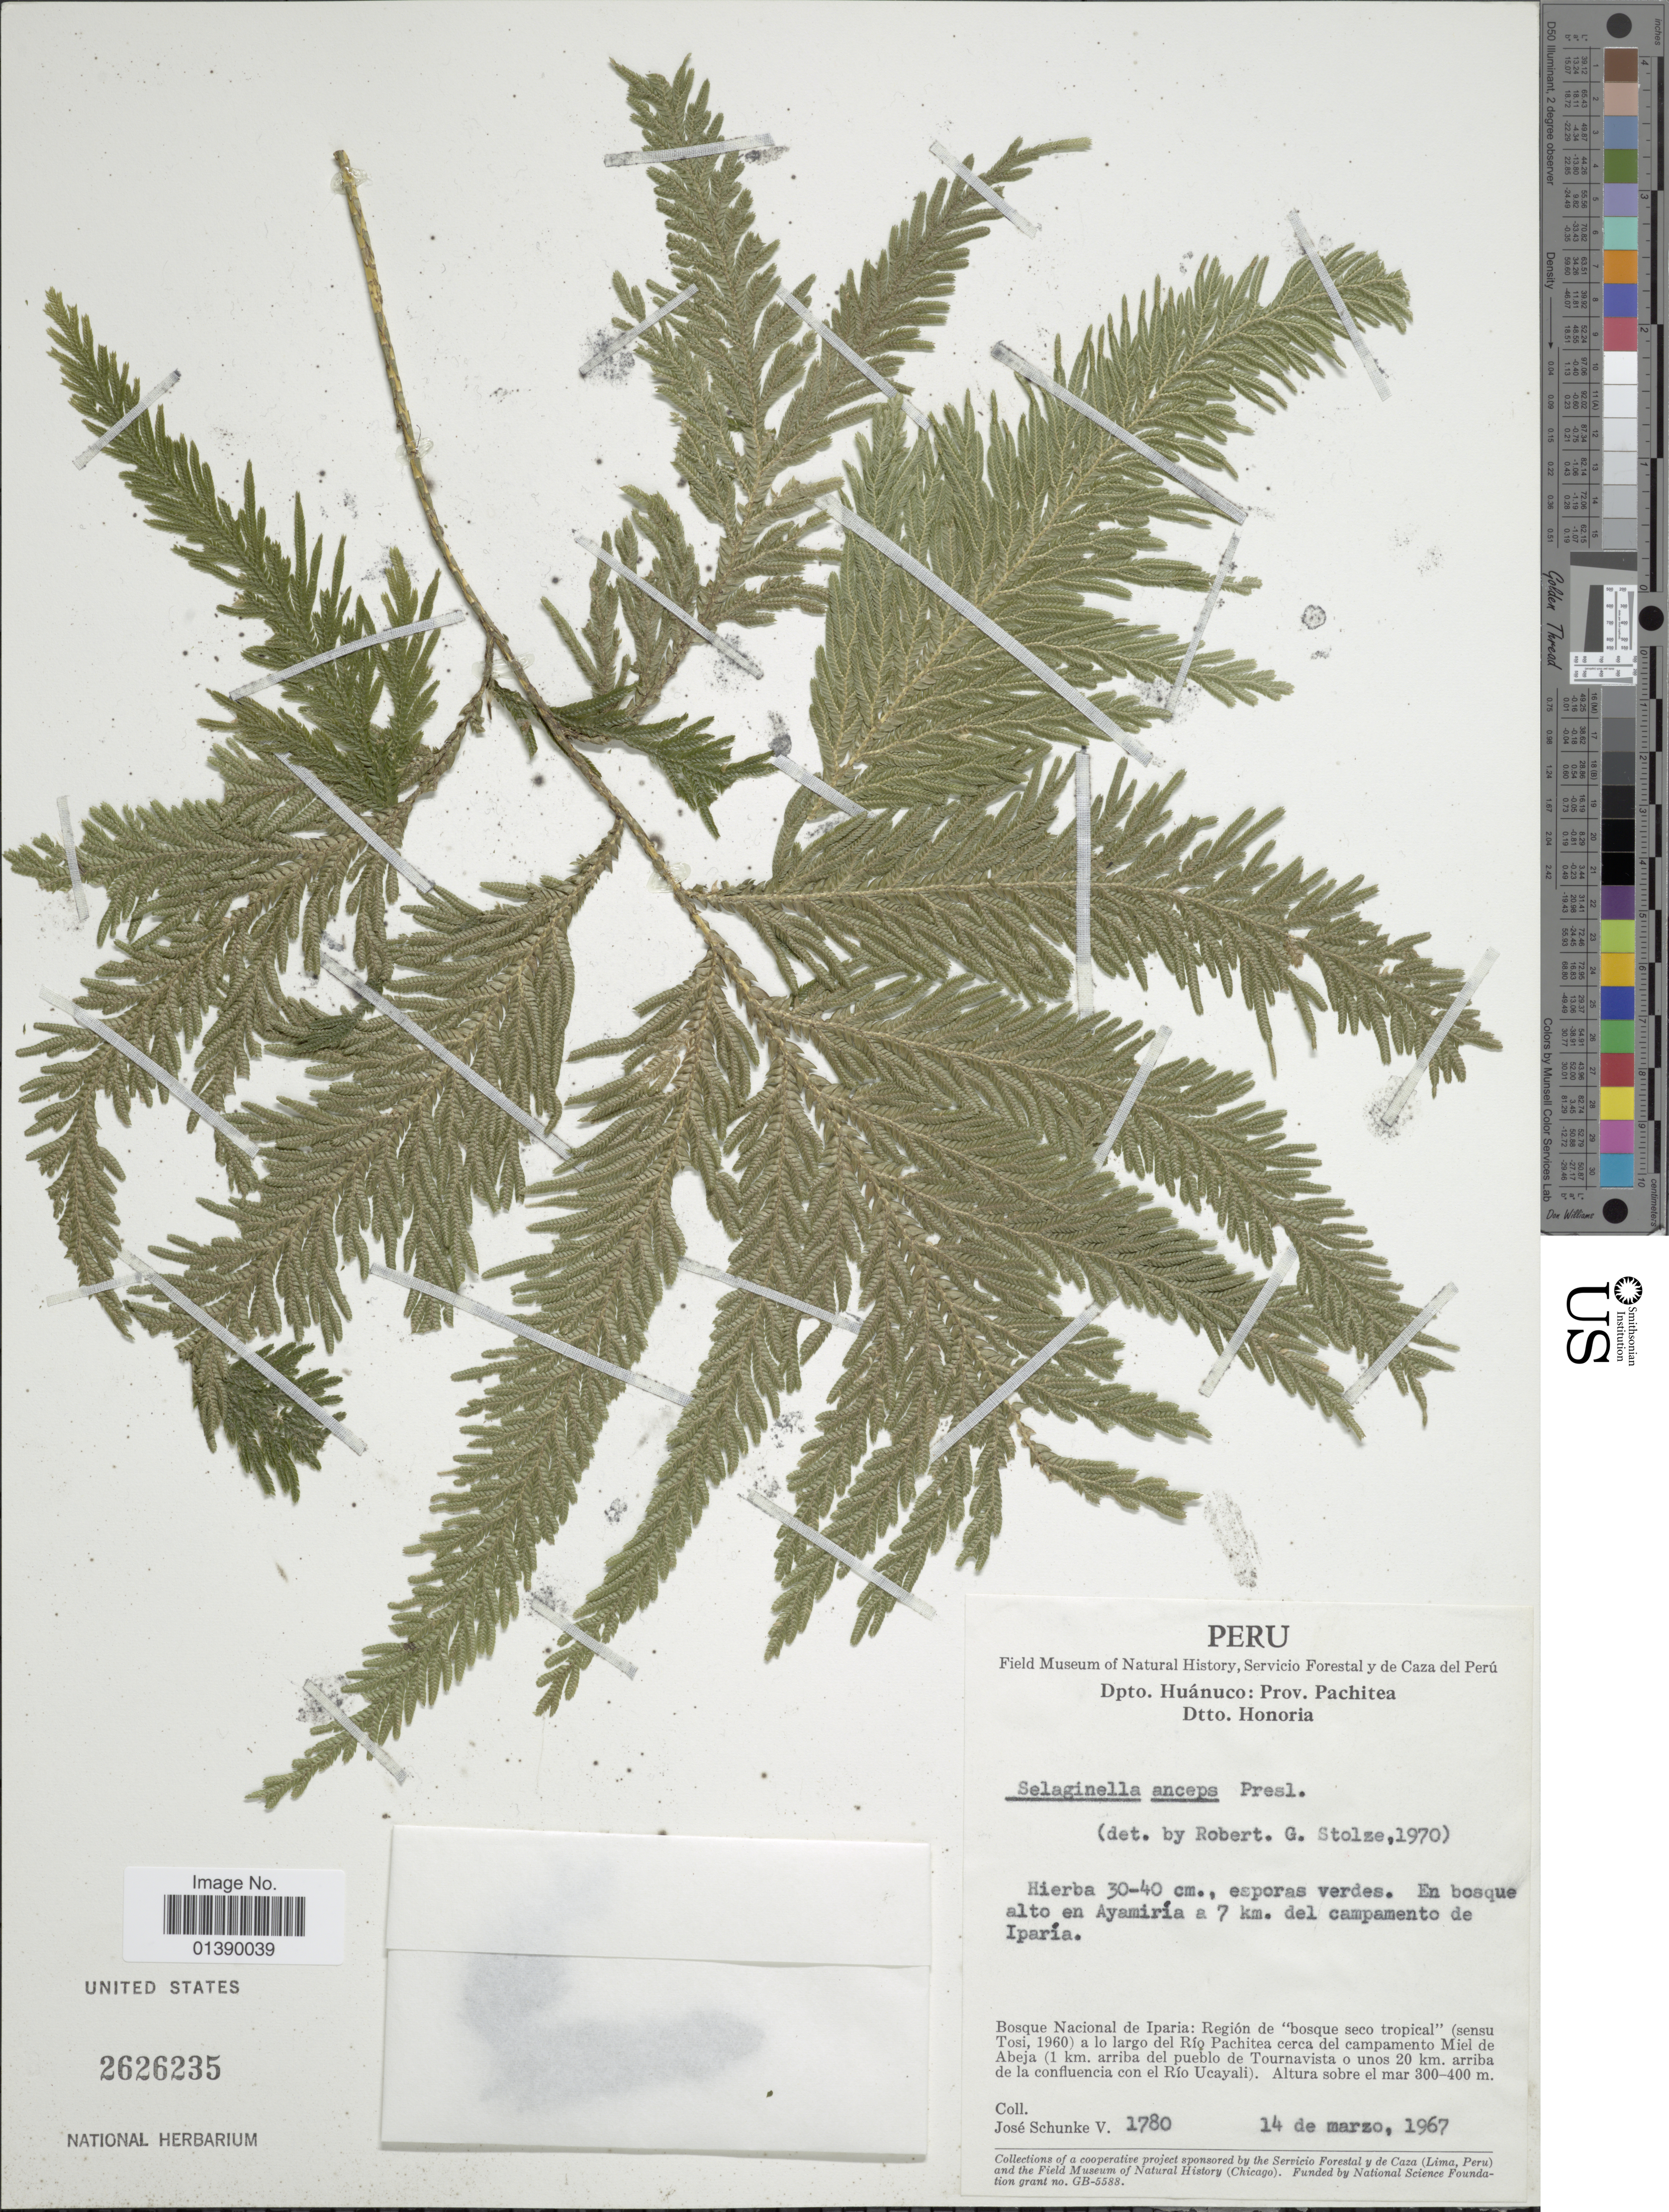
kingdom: Plantae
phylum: Tracheophyta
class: Lycopodiopsida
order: Selaginellales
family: Selaginellaceae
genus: Selaginella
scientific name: Selaginella anceps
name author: (C. Presl)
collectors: J. Schunke Vigo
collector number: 1780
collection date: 1967-03-14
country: Peru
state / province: Huánuco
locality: Prov. Pachitea, Dtto Honoria, Bosque Nacional de Iparia: Región de 'bosque seco tropical' (sensu Tosi, 1960) a lo largo del Río Pachitea cerca del campamento Miel de Abeja (1 km arriba del pueblo de Tournavista o unos 20 km. arriba de la confluencia con el Río Ucayali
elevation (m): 300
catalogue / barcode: US 2626235